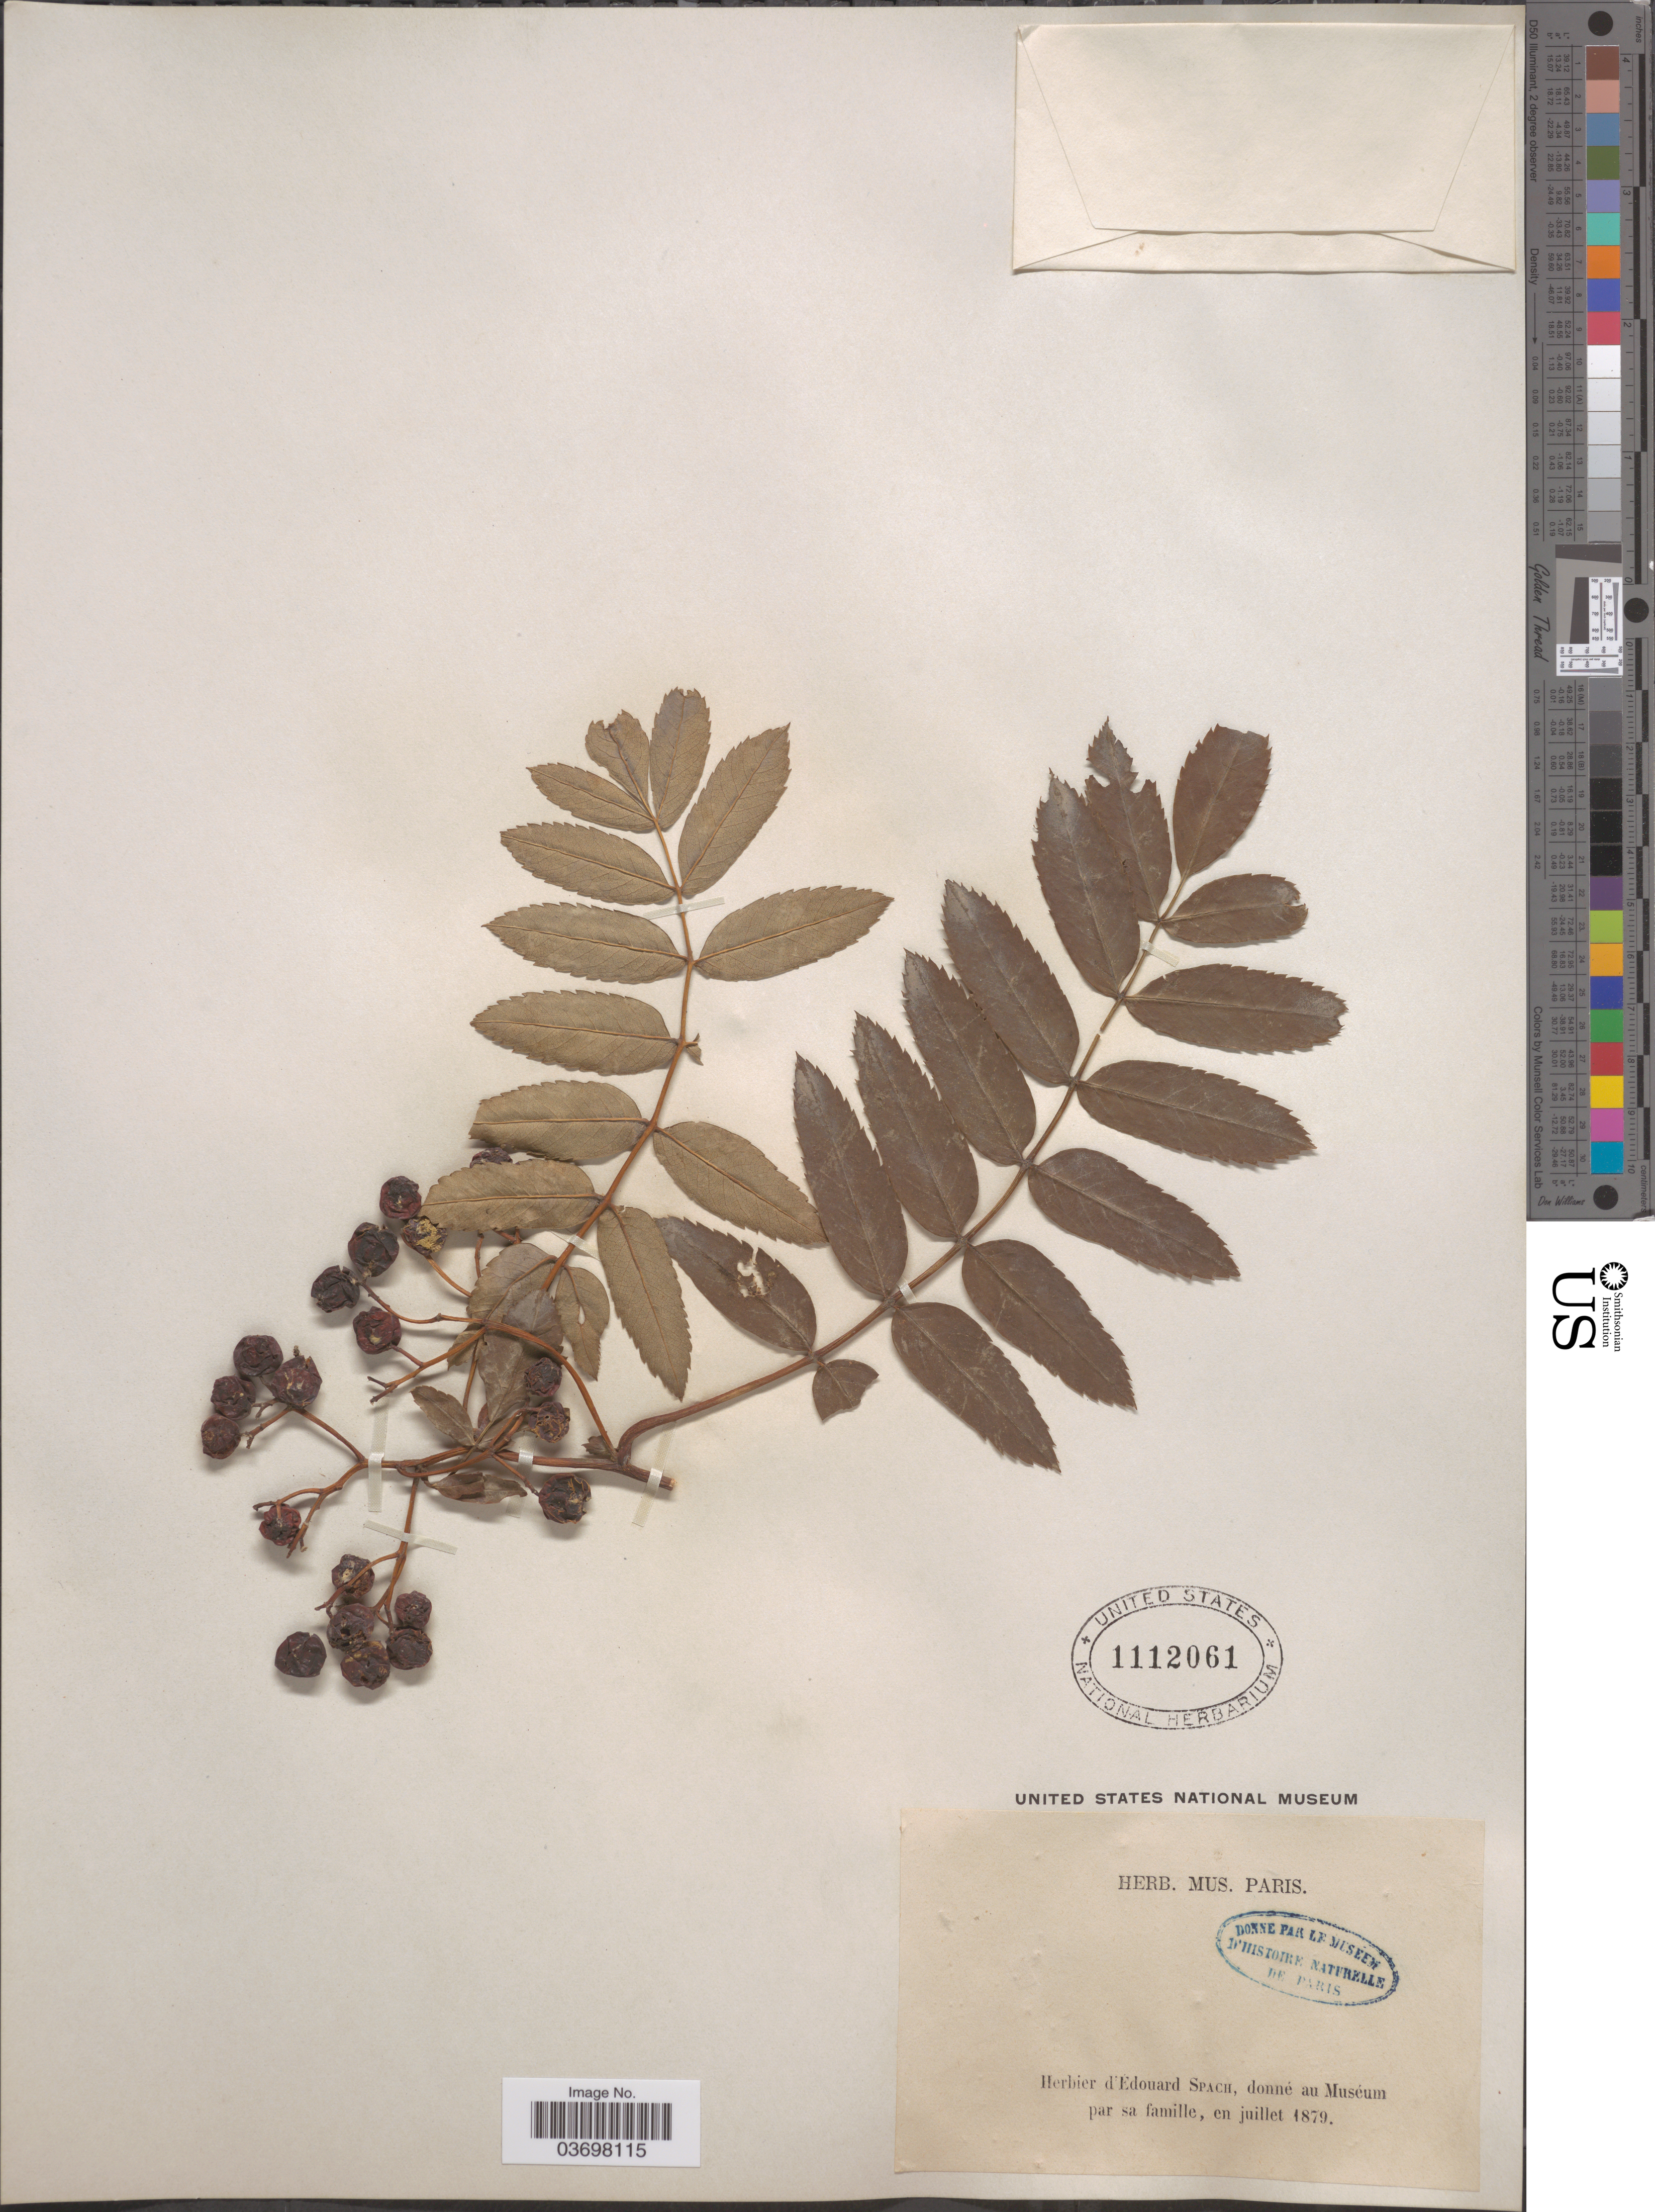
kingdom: Plantae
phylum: Tracheophyta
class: Magnoliopsida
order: Rosales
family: Rosaceae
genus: Sorbus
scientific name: Sorbus sp.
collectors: É. Spach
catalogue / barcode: US 1112061